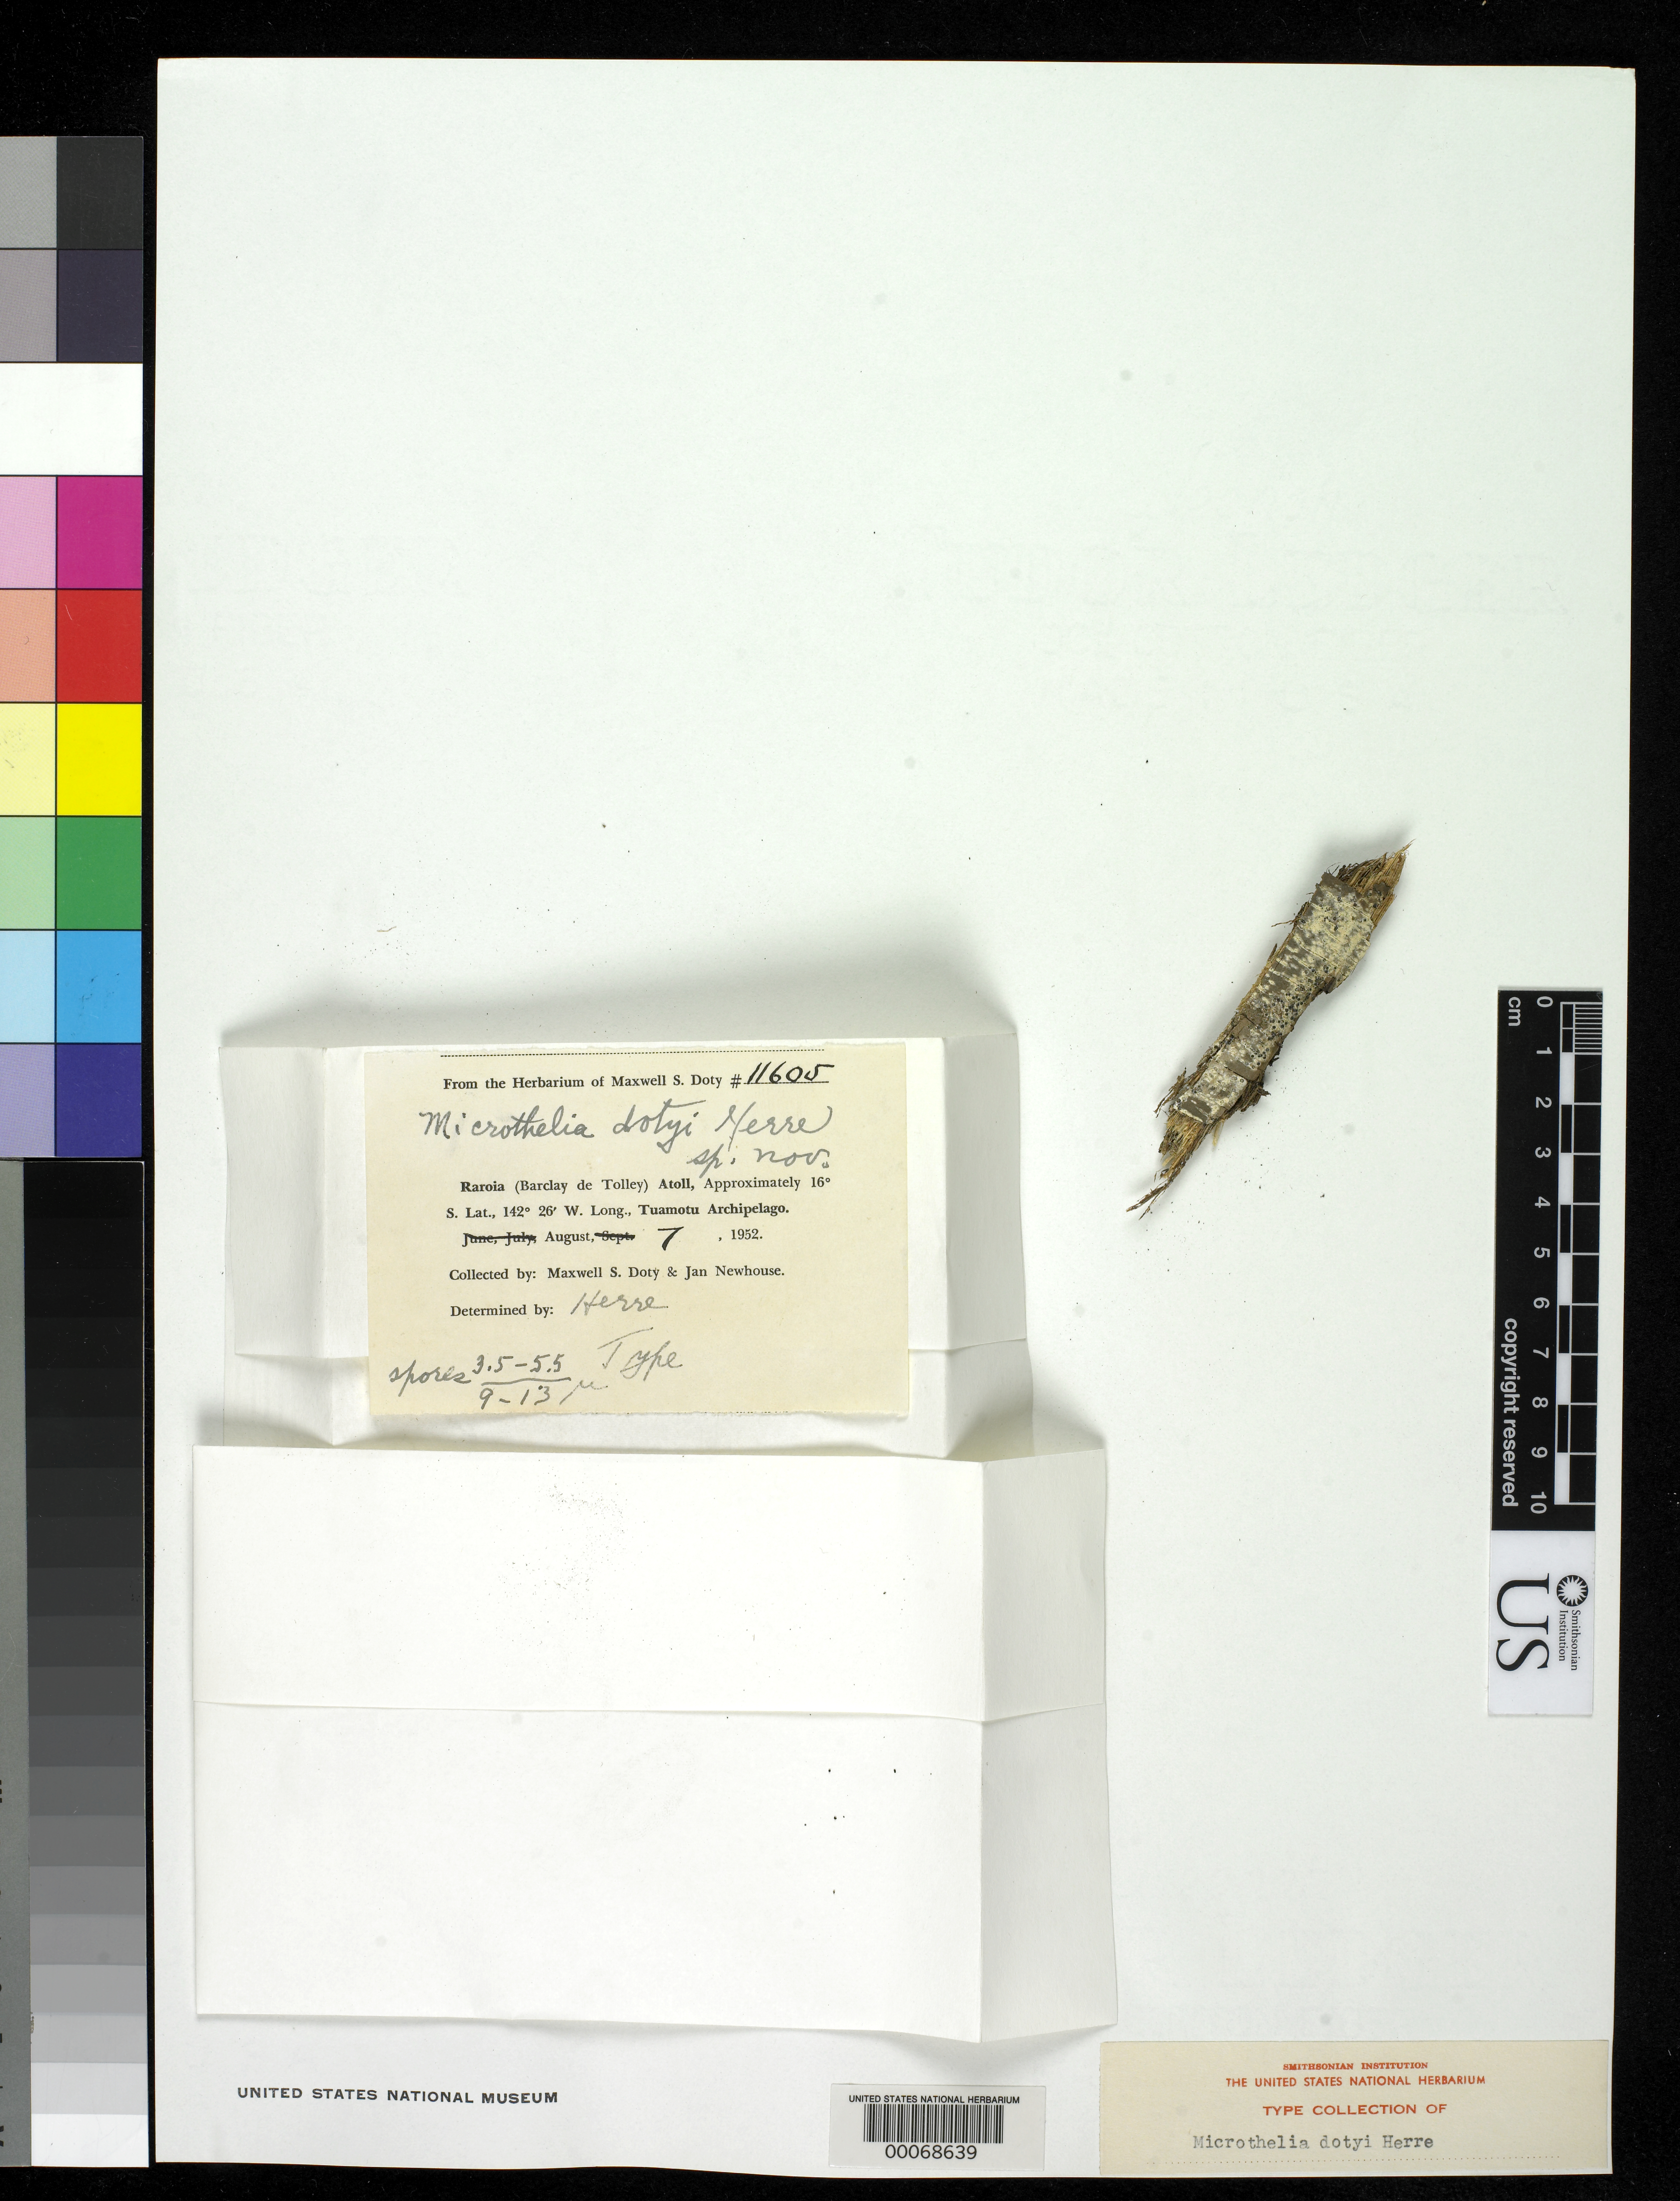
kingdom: Fungi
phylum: Ascomycota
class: Dothideomycetes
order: Monoblastiales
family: Monoblastiaceae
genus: Microthelia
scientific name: Microthelia dotyi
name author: Herre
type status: Type Collection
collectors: M. S. Doty & W. J. Newhouse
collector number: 11605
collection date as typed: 07 Aug 1952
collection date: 1952-08-07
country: French Polynesia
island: Raroia [Barclay de Tolley] Atoll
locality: Raroi Atoll. [Tuamotu Archipelago]